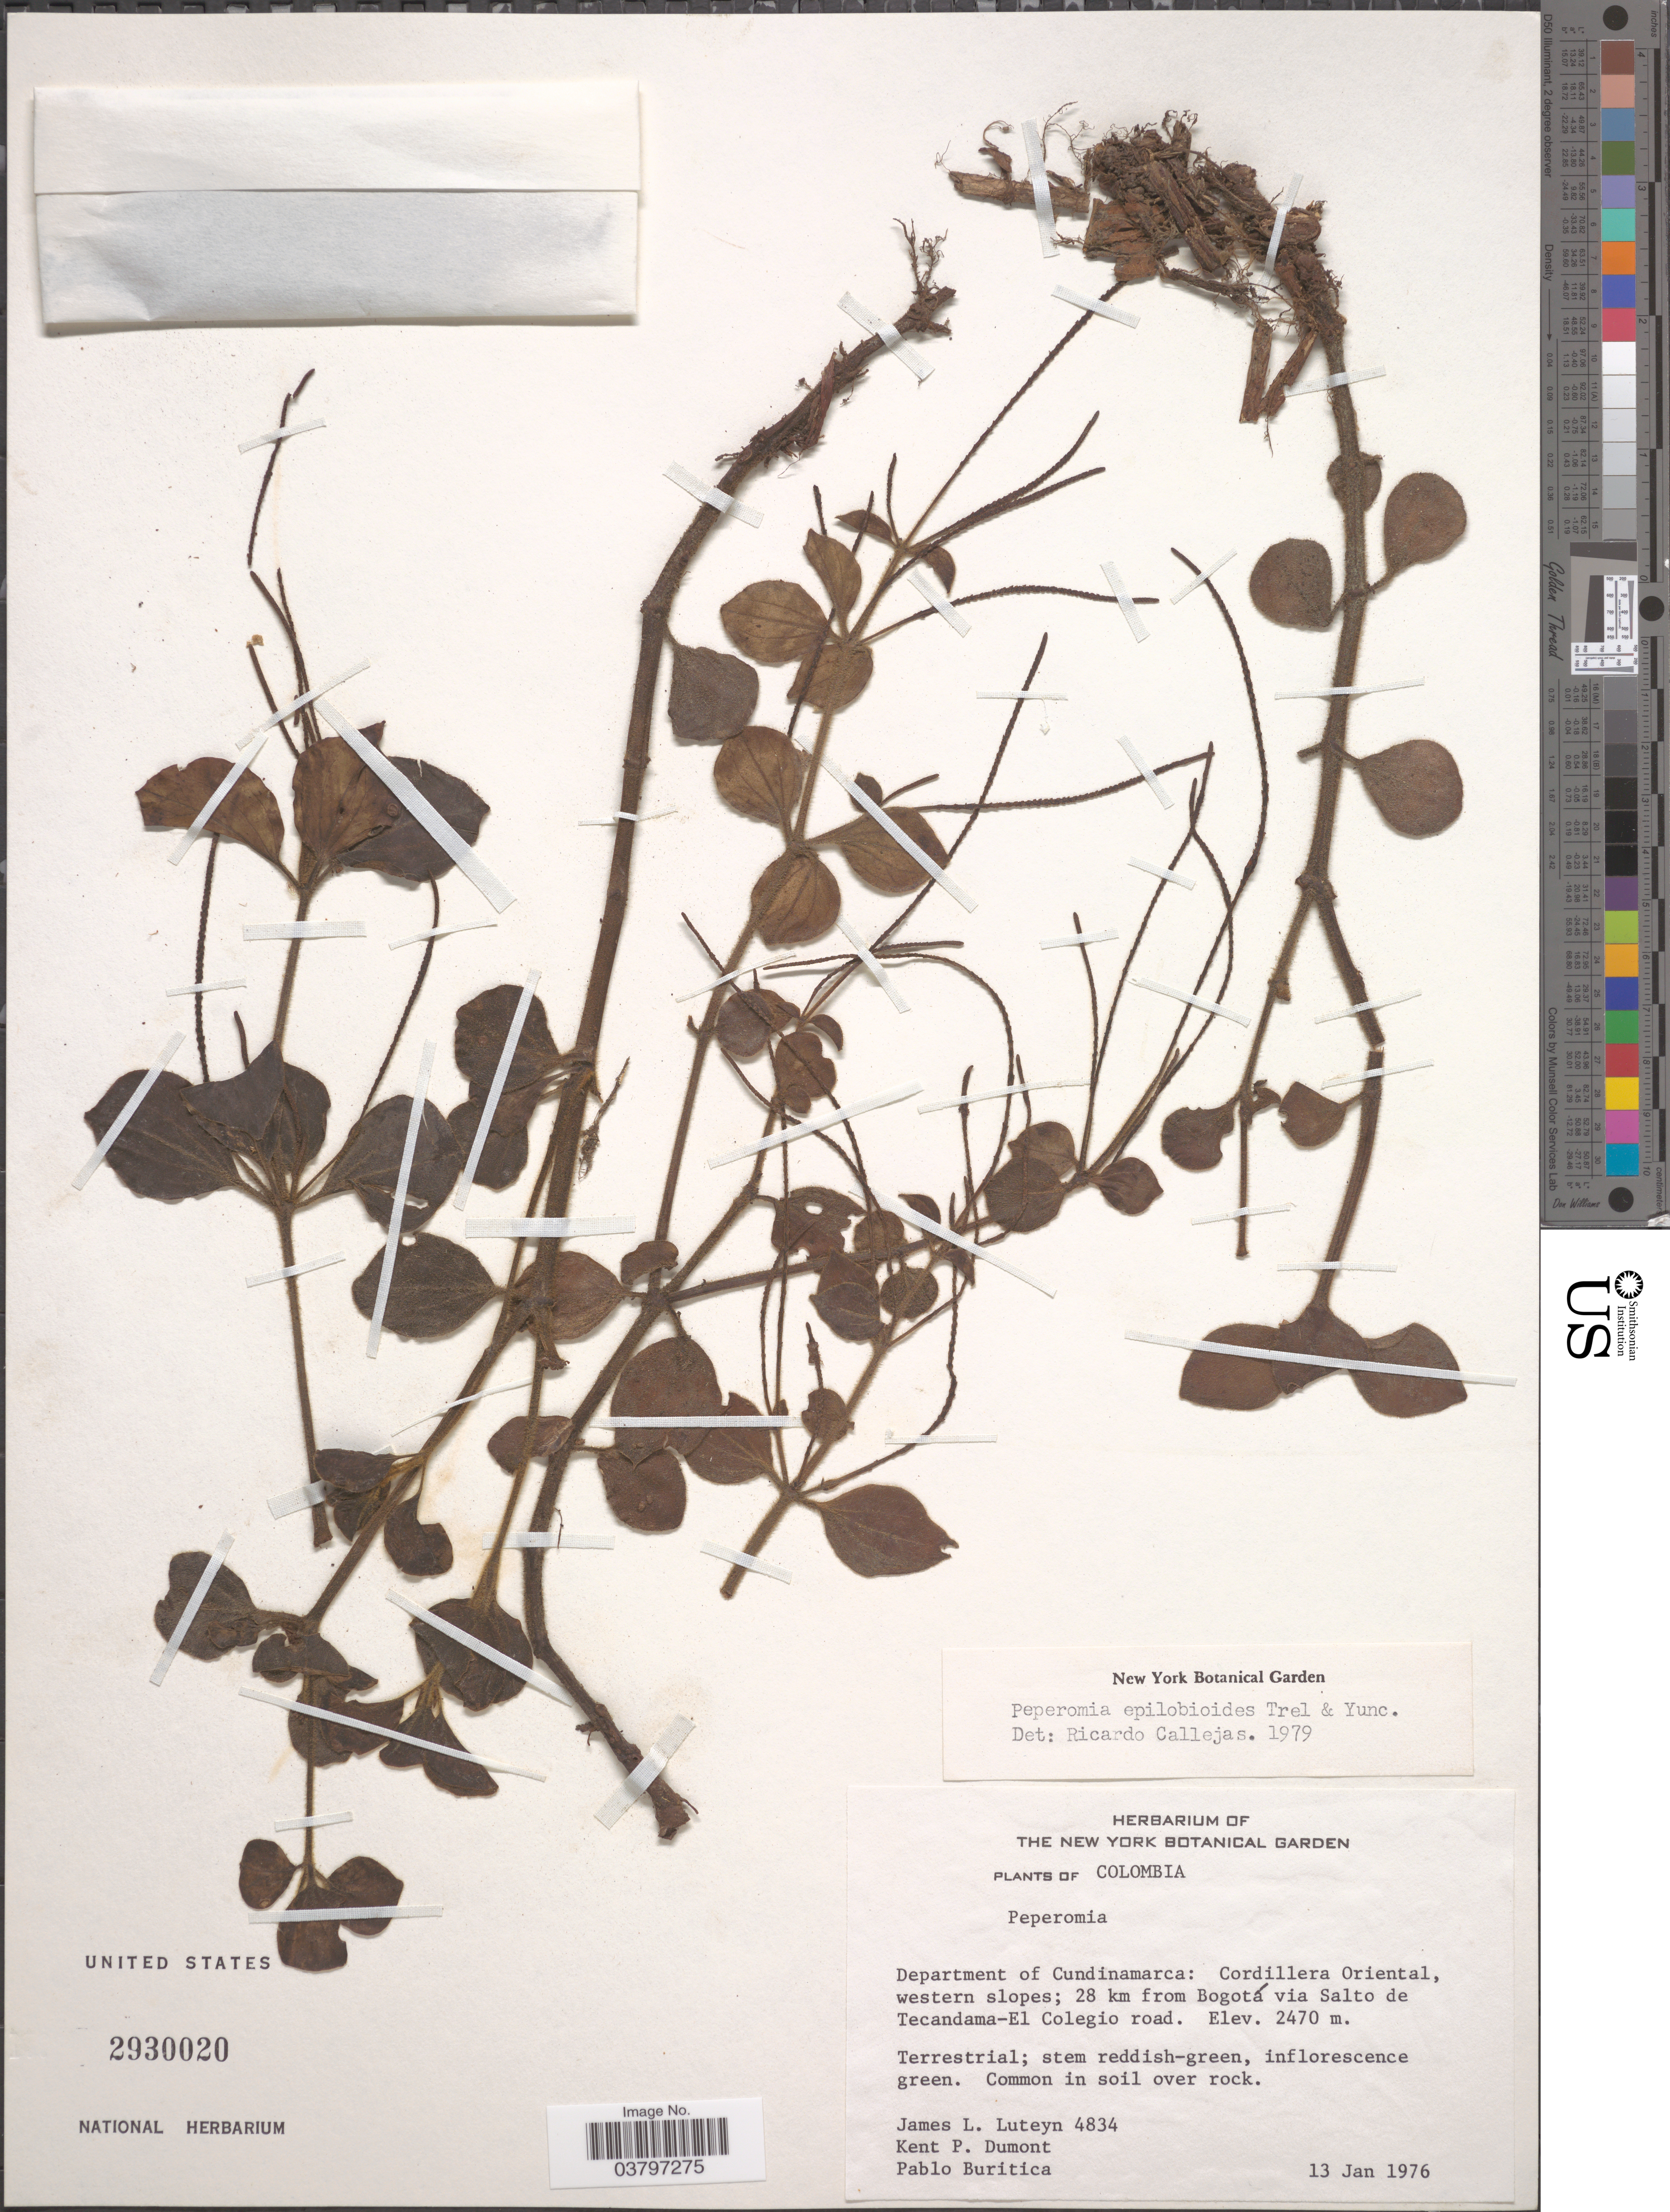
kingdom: Plantae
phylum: Tracheophyta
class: Magnoliopsida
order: Piperales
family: Piperaceae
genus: Peperomia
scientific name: Peperomia epilobioides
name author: Trel. & Yunck.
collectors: J. Luteyn, K. P. Dumont & P. Buritica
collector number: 4834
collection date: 1976-01-13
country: Colombia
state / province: Cundinamarca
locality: Department of Cundinamarca: Cordillera Oriental, western slopes; 28 km from Bogotá via Salto de Tecandama-El Colegio road.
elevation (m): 2470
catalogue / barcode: US 2930020